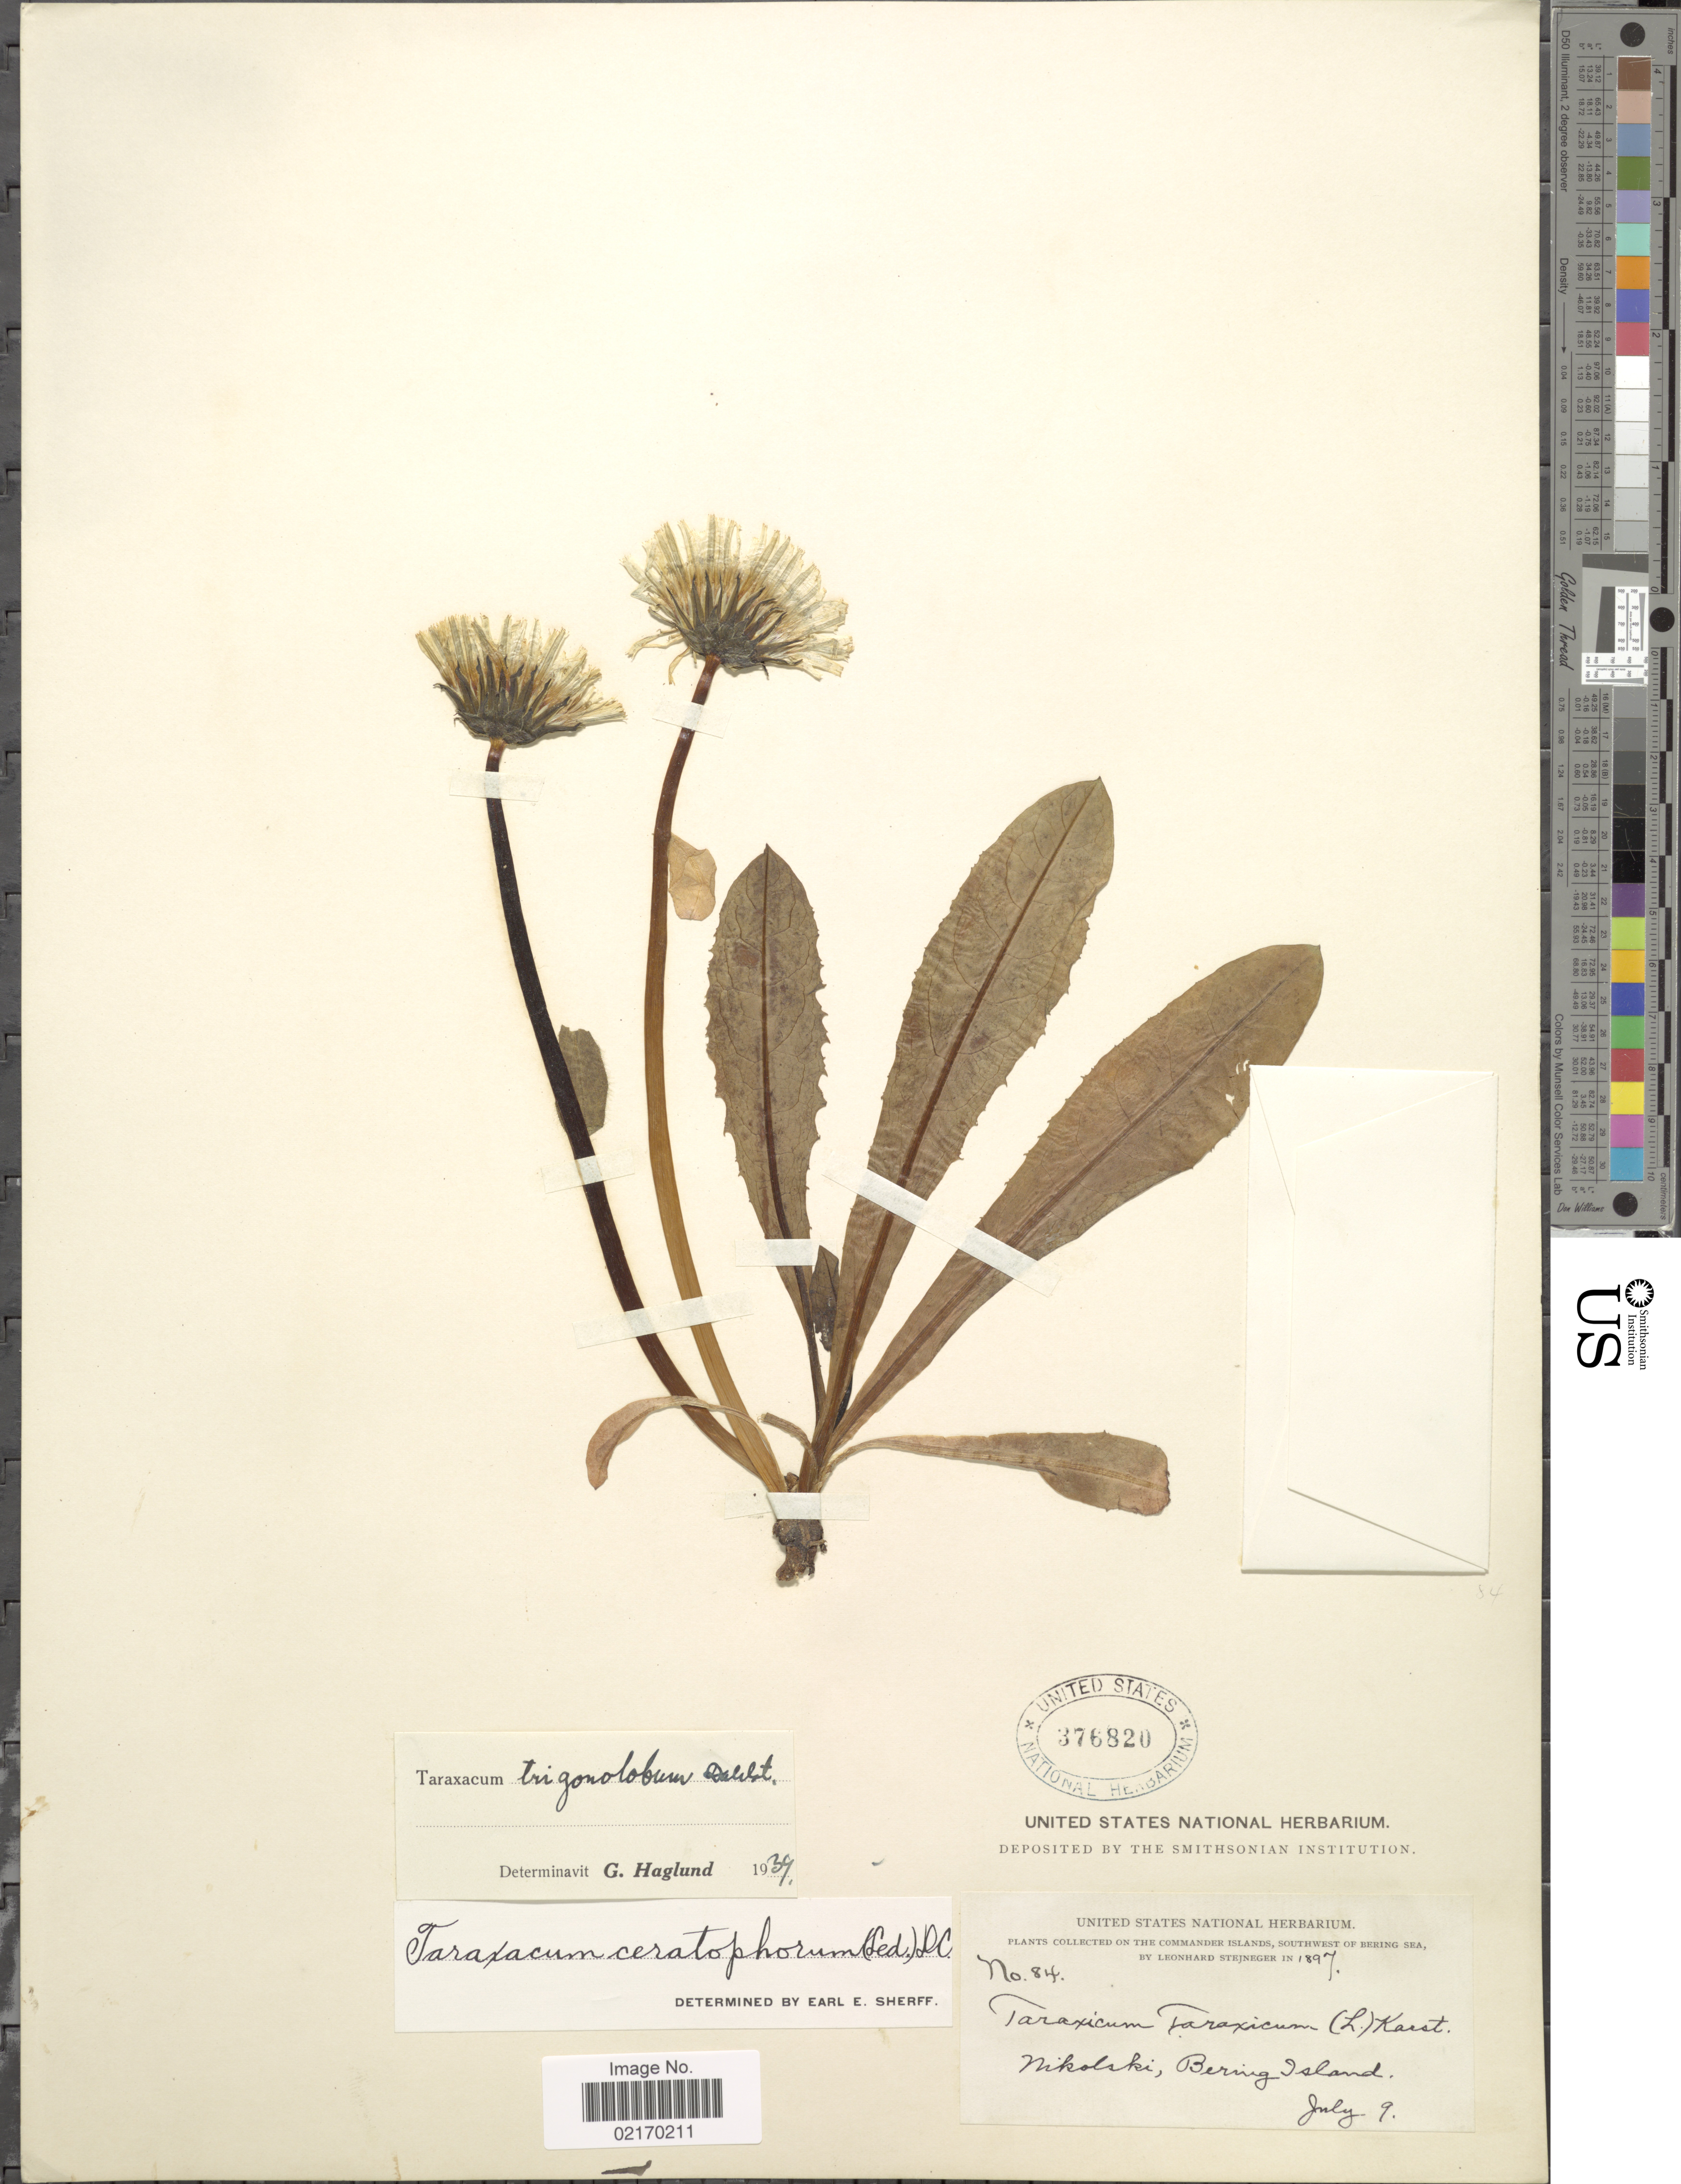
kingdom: Plantae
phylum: Tracheophyta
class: Magnoliopsida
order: Asterales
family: Asteraceae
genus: Taraxacum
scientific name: Taraxacum trigonolobum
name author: Dahlst.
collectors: L. Stejneger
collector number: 84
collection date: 1897-07-09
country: Russian Federation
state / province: Kamchatka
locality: Nikolski. Bering Island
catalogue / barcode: US 376820